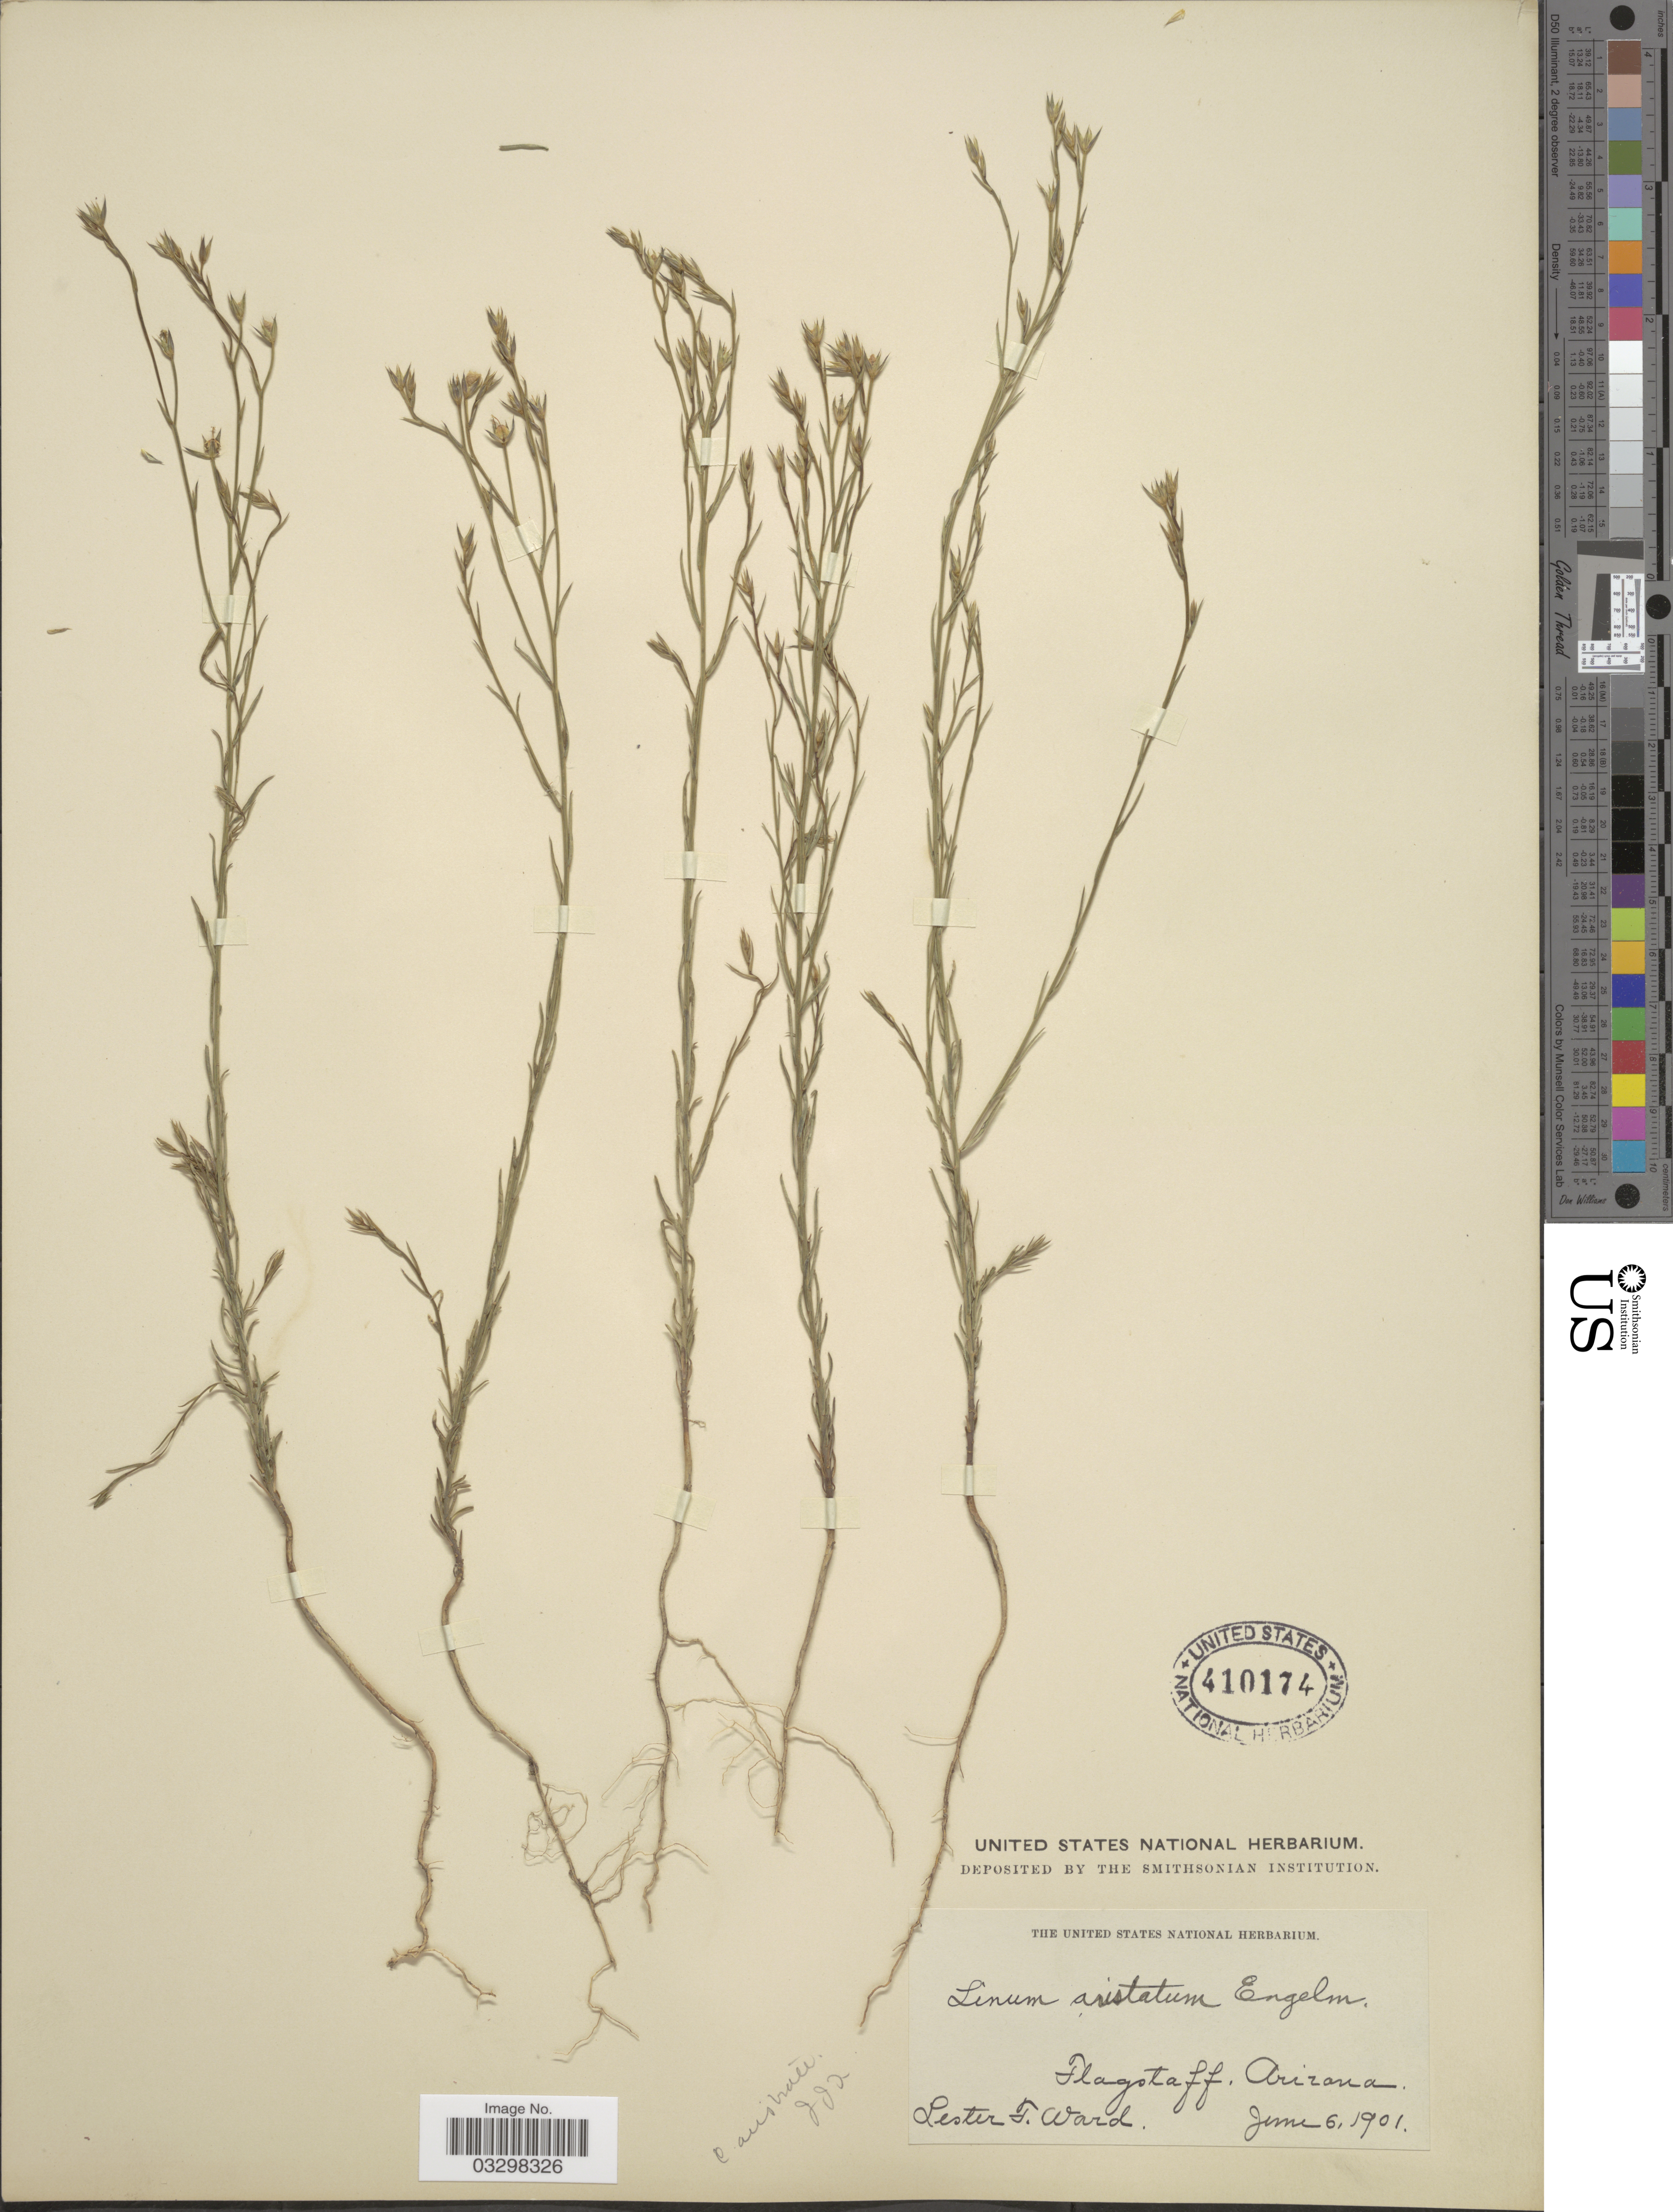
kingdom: Plantae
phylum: Tracheophyta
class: Magnoliopsida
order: Malpighiales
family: Linaceae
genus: Linum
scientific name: Linum australe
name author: A. Heller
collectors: L. F. Ward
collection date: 1901-06-06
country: United States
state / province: Arizona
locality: Flagstaff.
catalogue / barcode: US 410174